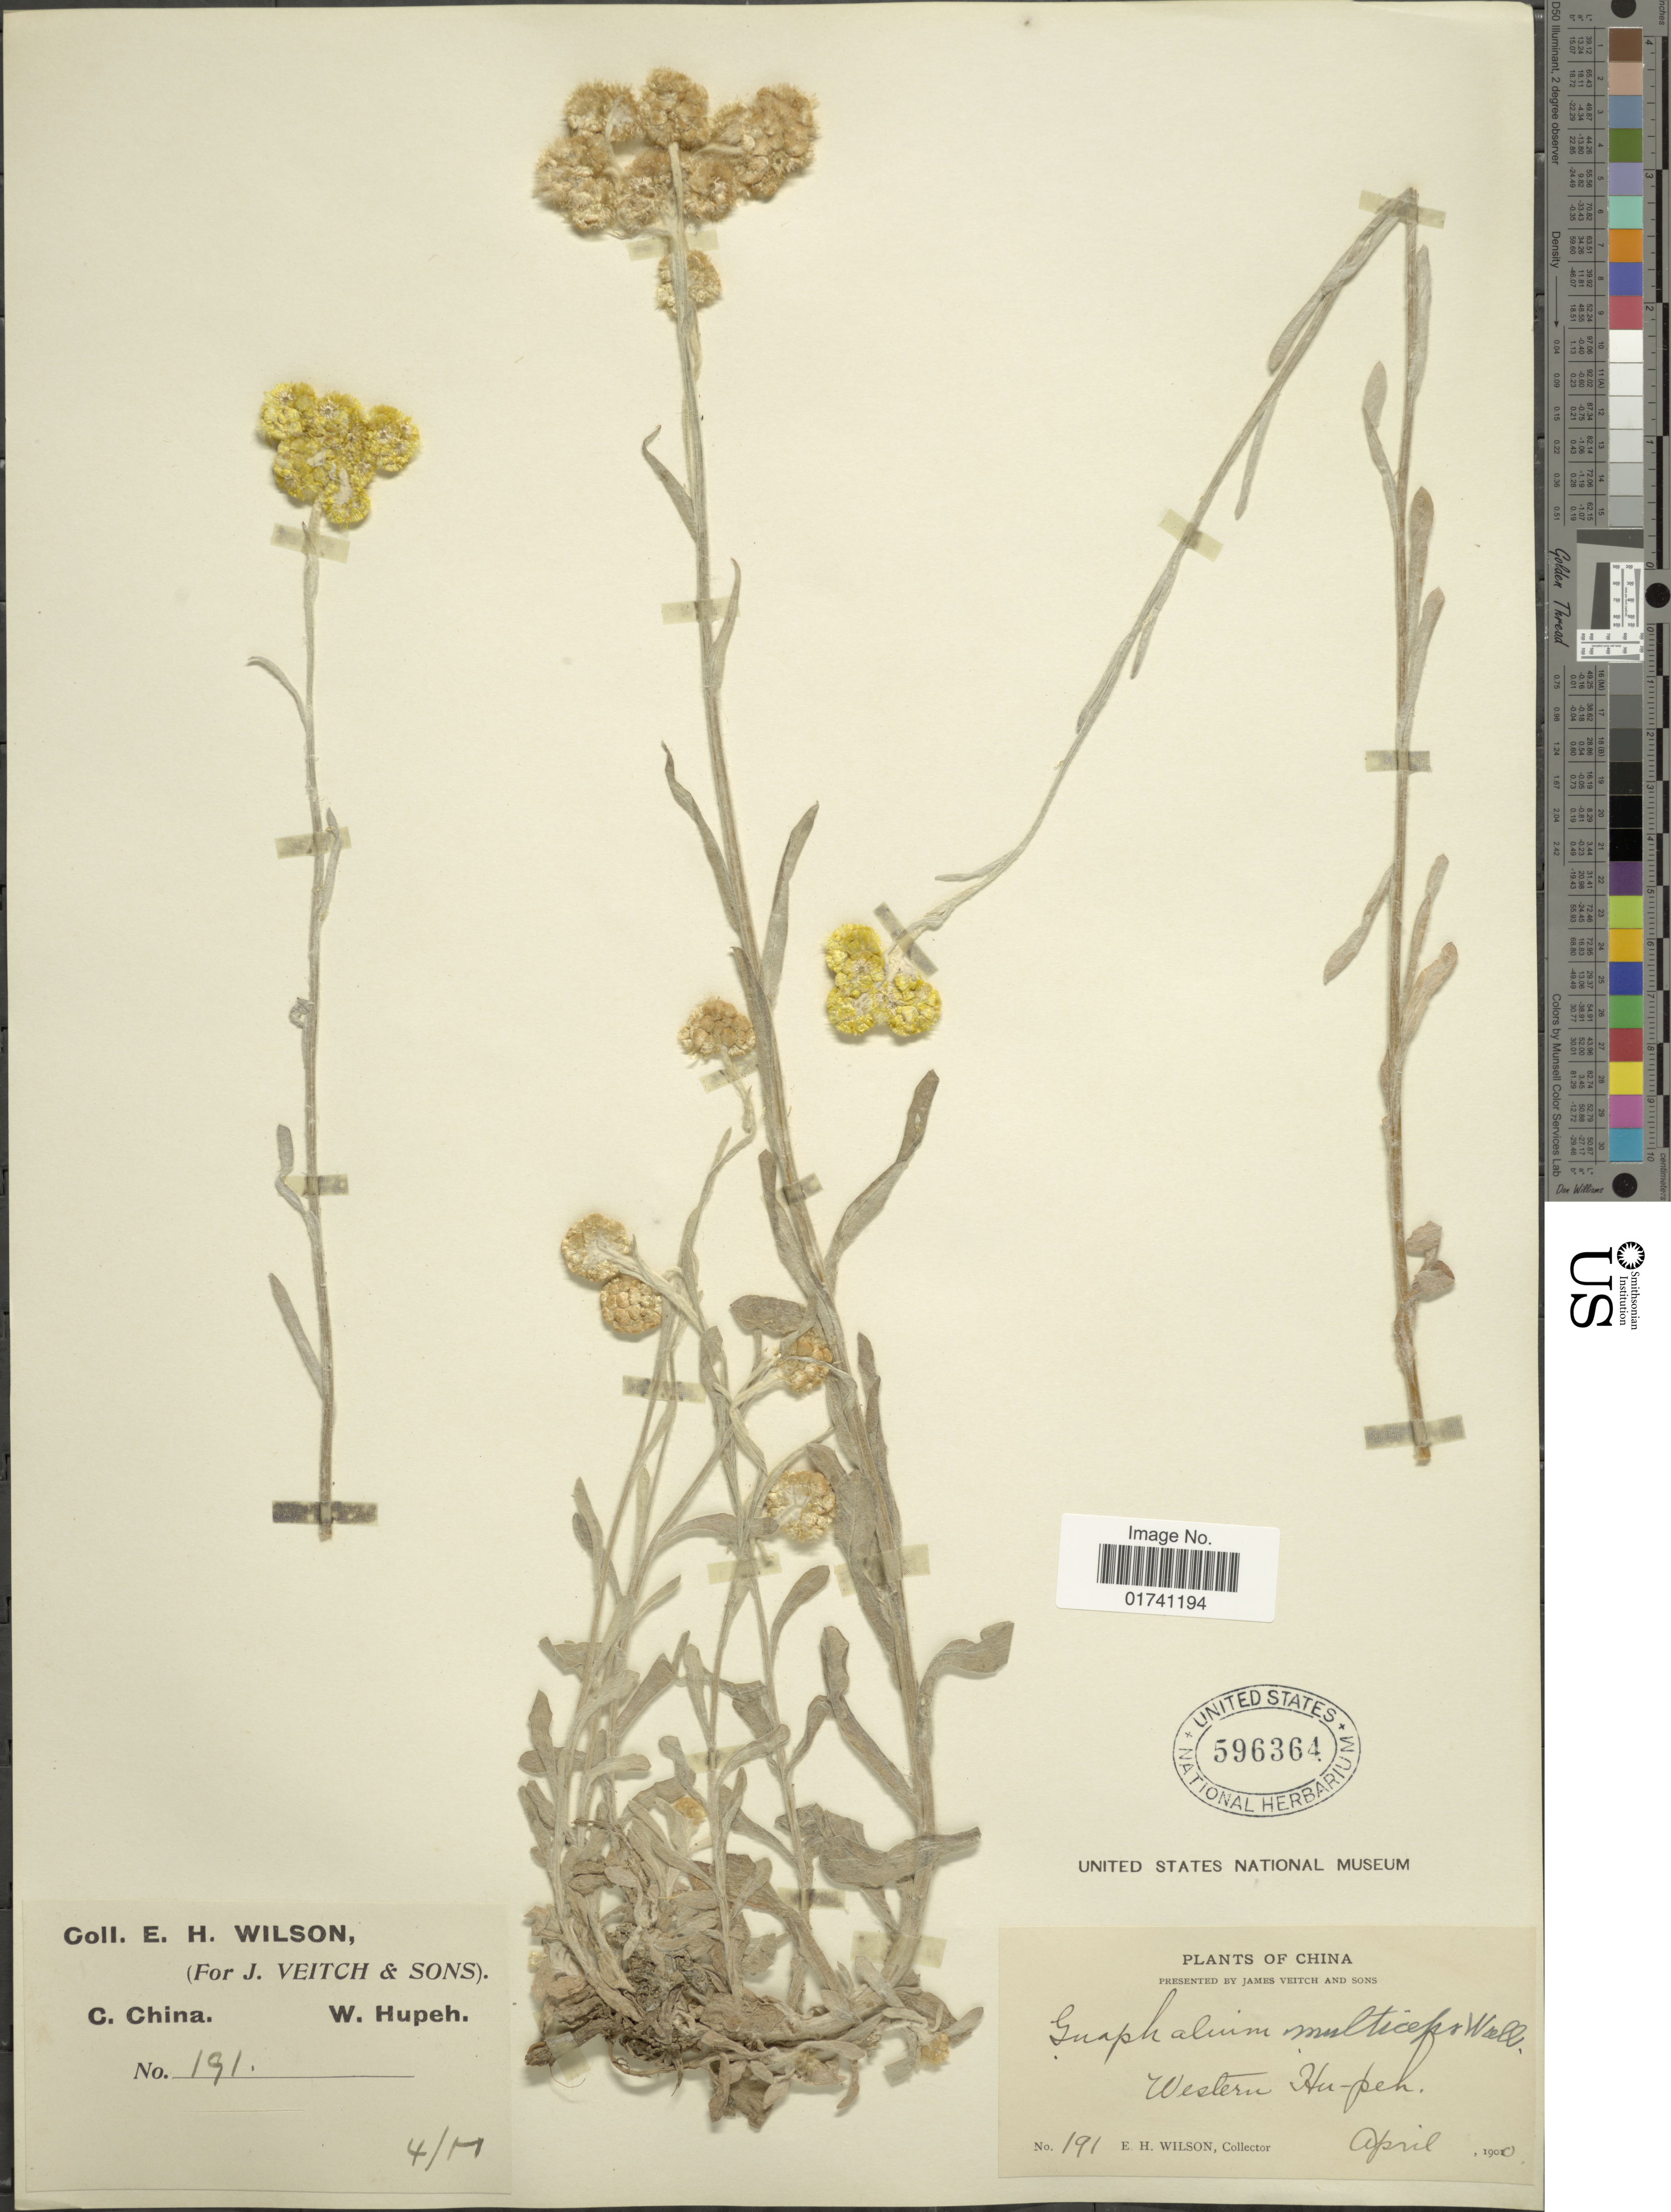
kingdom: Plantae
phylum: Tracheophyta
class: Magnoliopsida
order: Asterales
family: Asteraceae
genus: Laphangium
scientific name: Laphangium affine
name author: (D. Don) Tzvelev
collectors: E. Wilson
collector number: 191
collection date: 1910-04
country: China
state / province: Hubei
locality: Western Hu-Peh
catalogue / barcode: US 596364